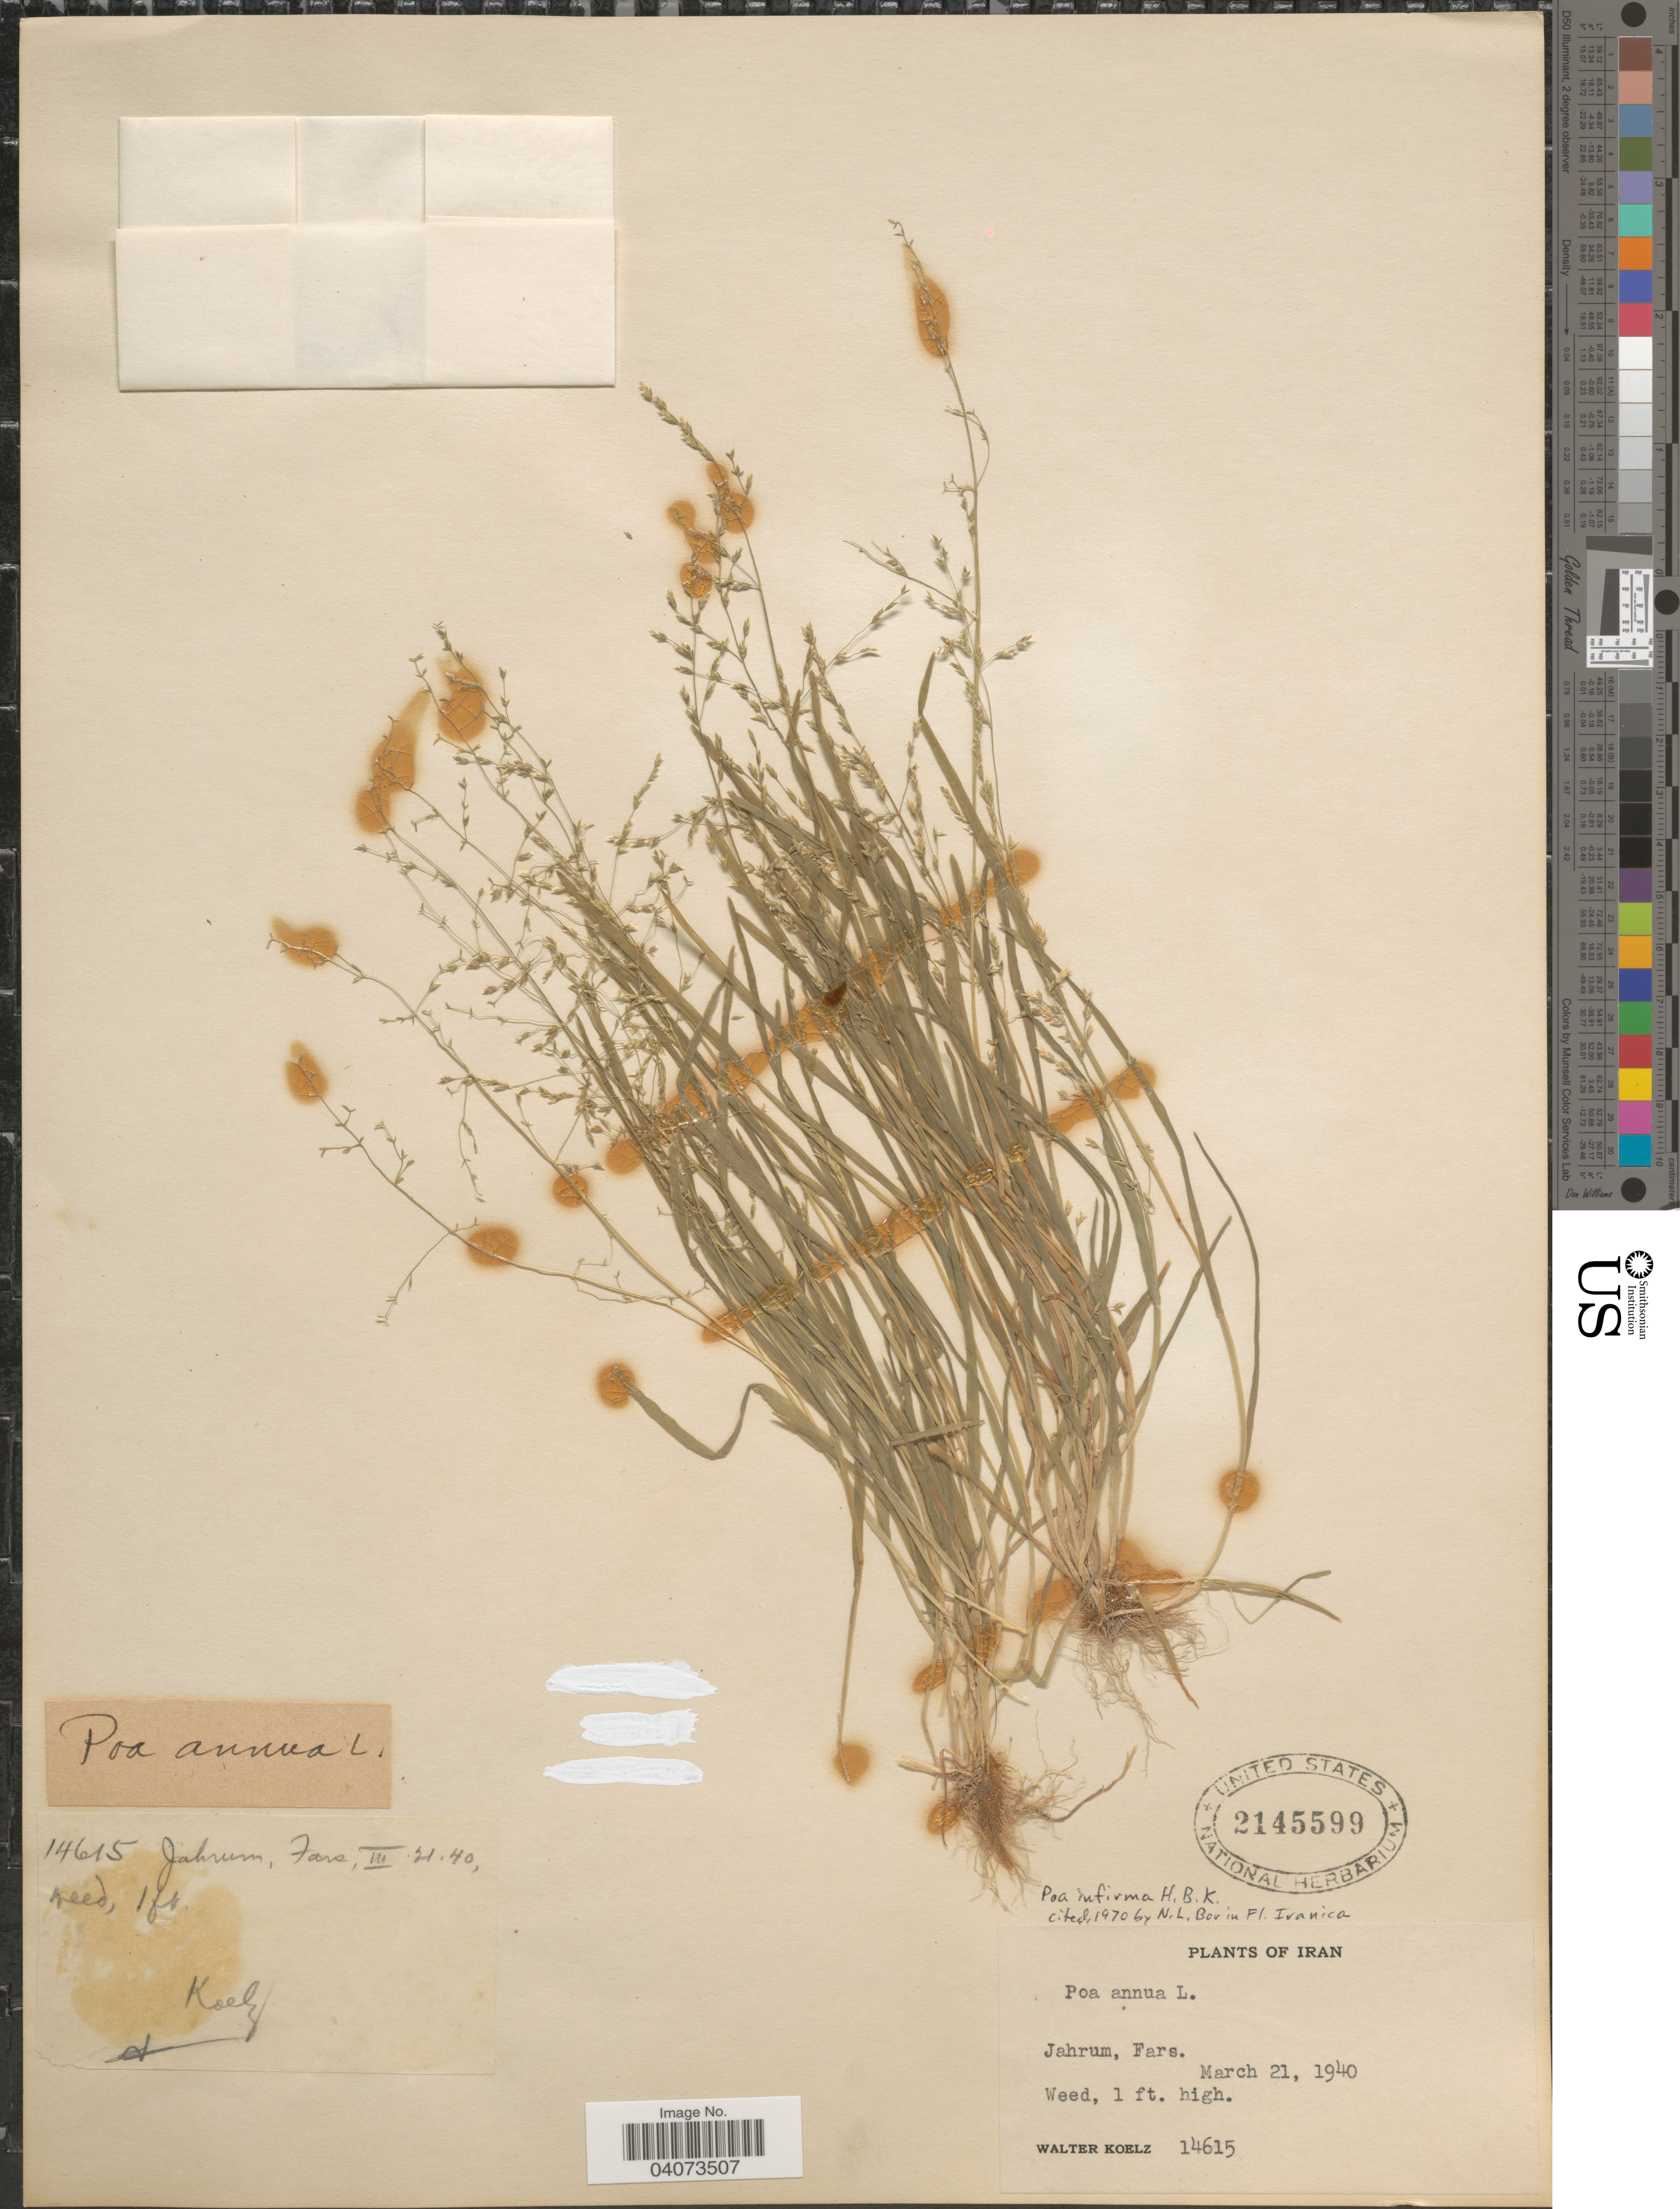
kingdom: Plantae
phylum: Tracheophyta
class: Liliopsida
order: Poales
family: Poaceae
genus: Poa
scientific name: Poa infirma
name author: Kunth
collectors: W. N. Koelz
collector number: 14615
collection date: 1940-03-21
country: Iran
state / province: Fars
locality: Jahrum.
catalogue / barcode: US 2145599